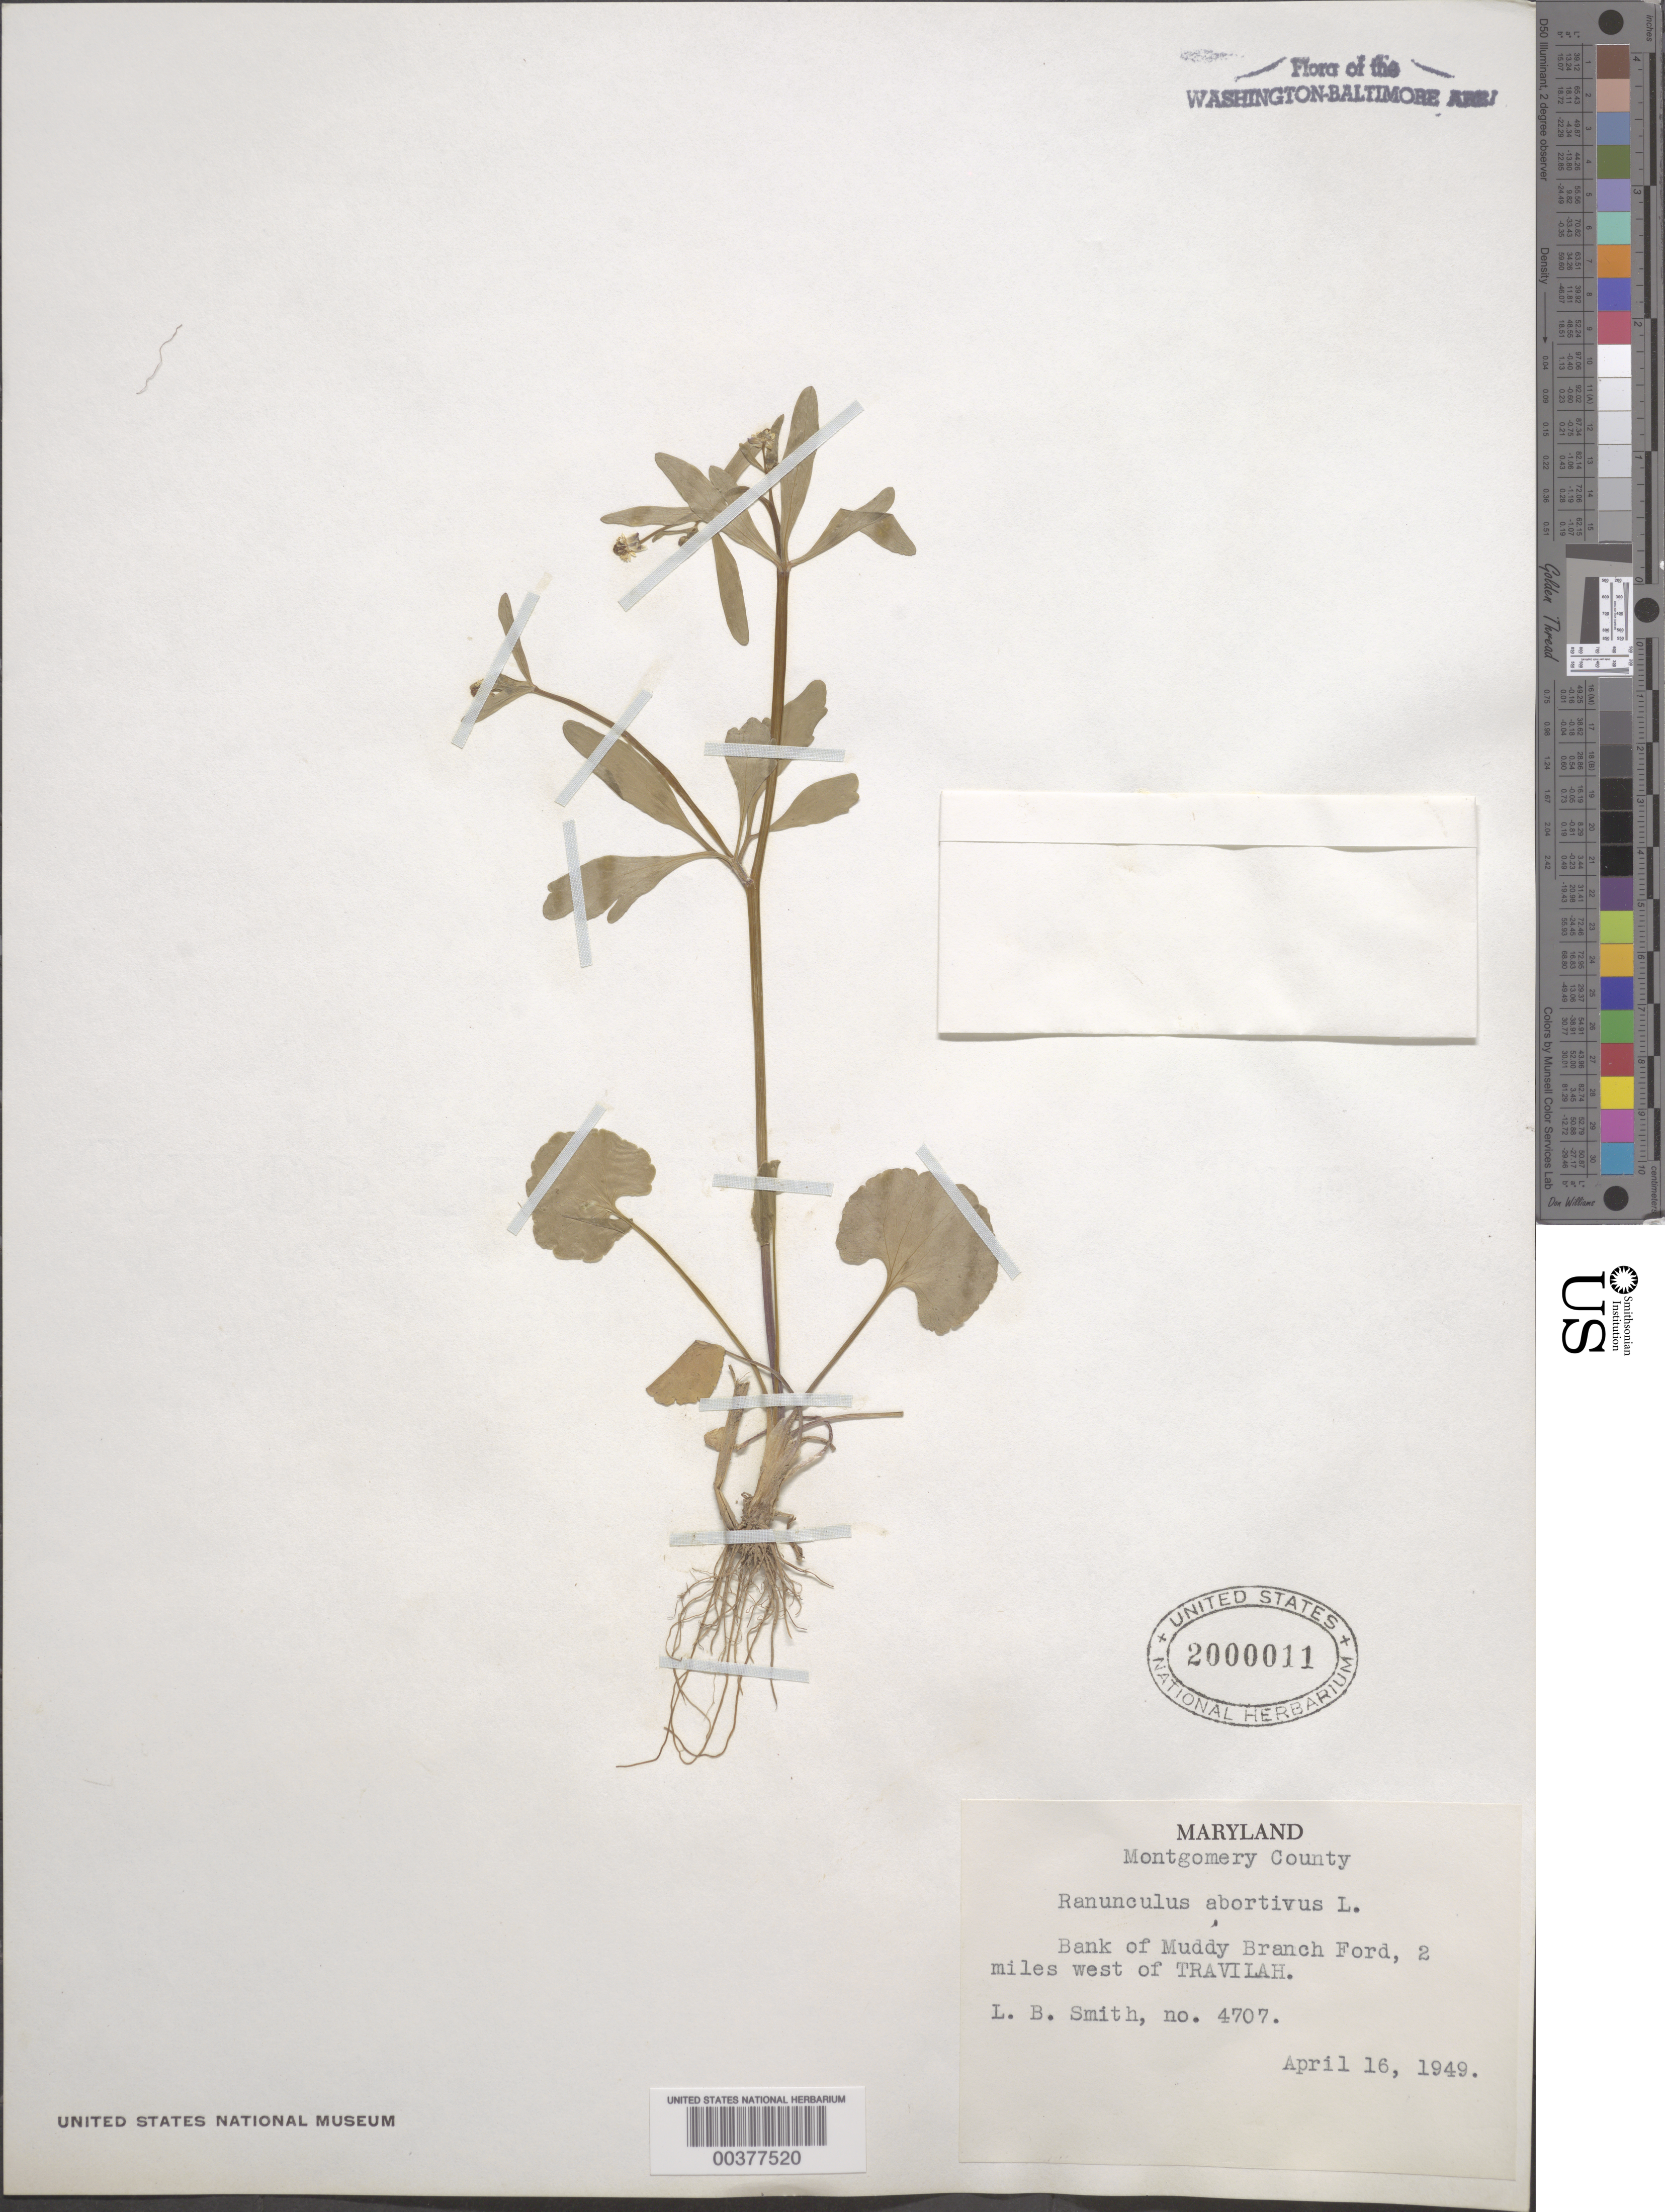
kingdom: Plantae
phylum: Tracheophyta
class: Magnoliopsida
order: Ranunculales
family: Ranunculaceae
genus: Ranunculus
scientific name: Ranunculus abortivus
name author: L.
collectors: L. Smith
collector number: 4707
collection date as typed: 16 Apr 1949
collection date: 1949-04-16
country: United States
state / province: Maryland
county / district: Montgomery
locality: Muddy Branch Ford, west of Travilah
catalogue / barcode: US 2000011